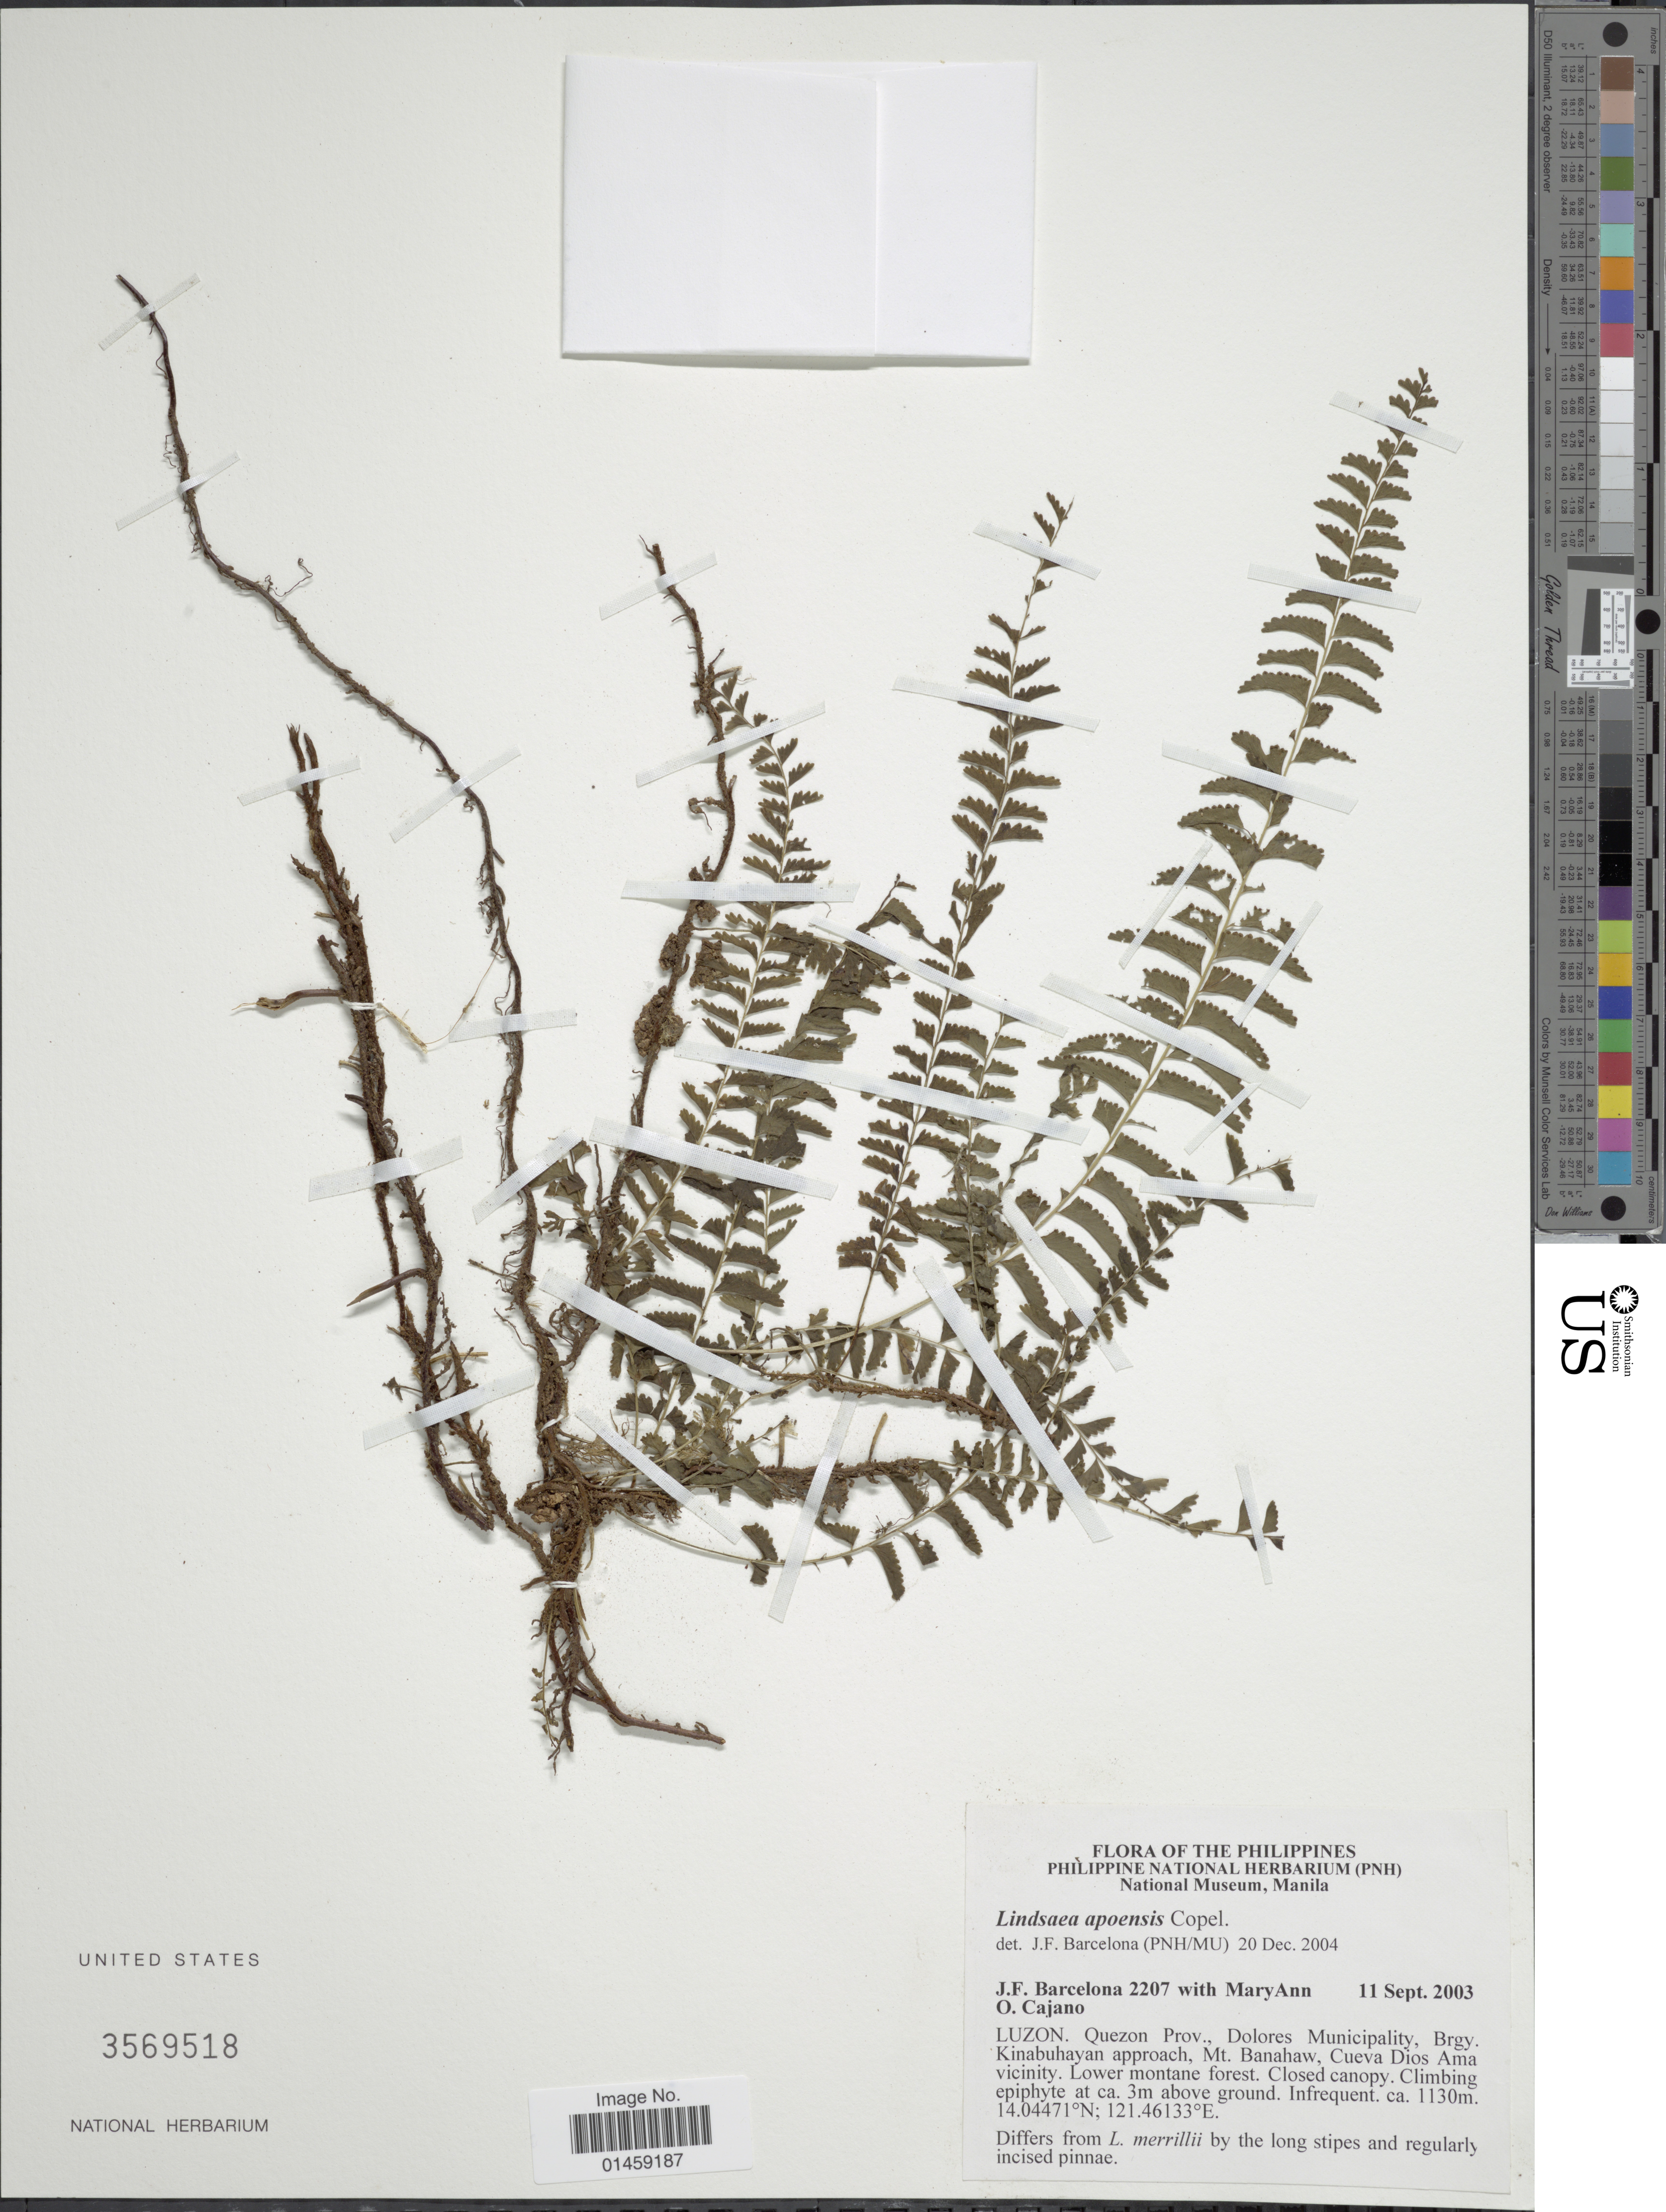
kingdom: Plantae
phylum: Tracheophyta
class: Polypodiopsida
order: Polypodiales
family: Lindsaeaceae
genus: Lindsaea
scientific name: Lindsaea apoensis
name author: Copel.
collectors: J. F. Barcelona & M. Cajano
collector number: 2207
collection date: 2003-09-11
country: Philippines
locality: Luzon. Quezon Prov., Dolores Municipality, Brgy. Kinabuhayan approach, Mt. Banahaw, Cueva Dios Ama vicinity.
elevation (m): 1130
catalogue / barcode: US 3569518